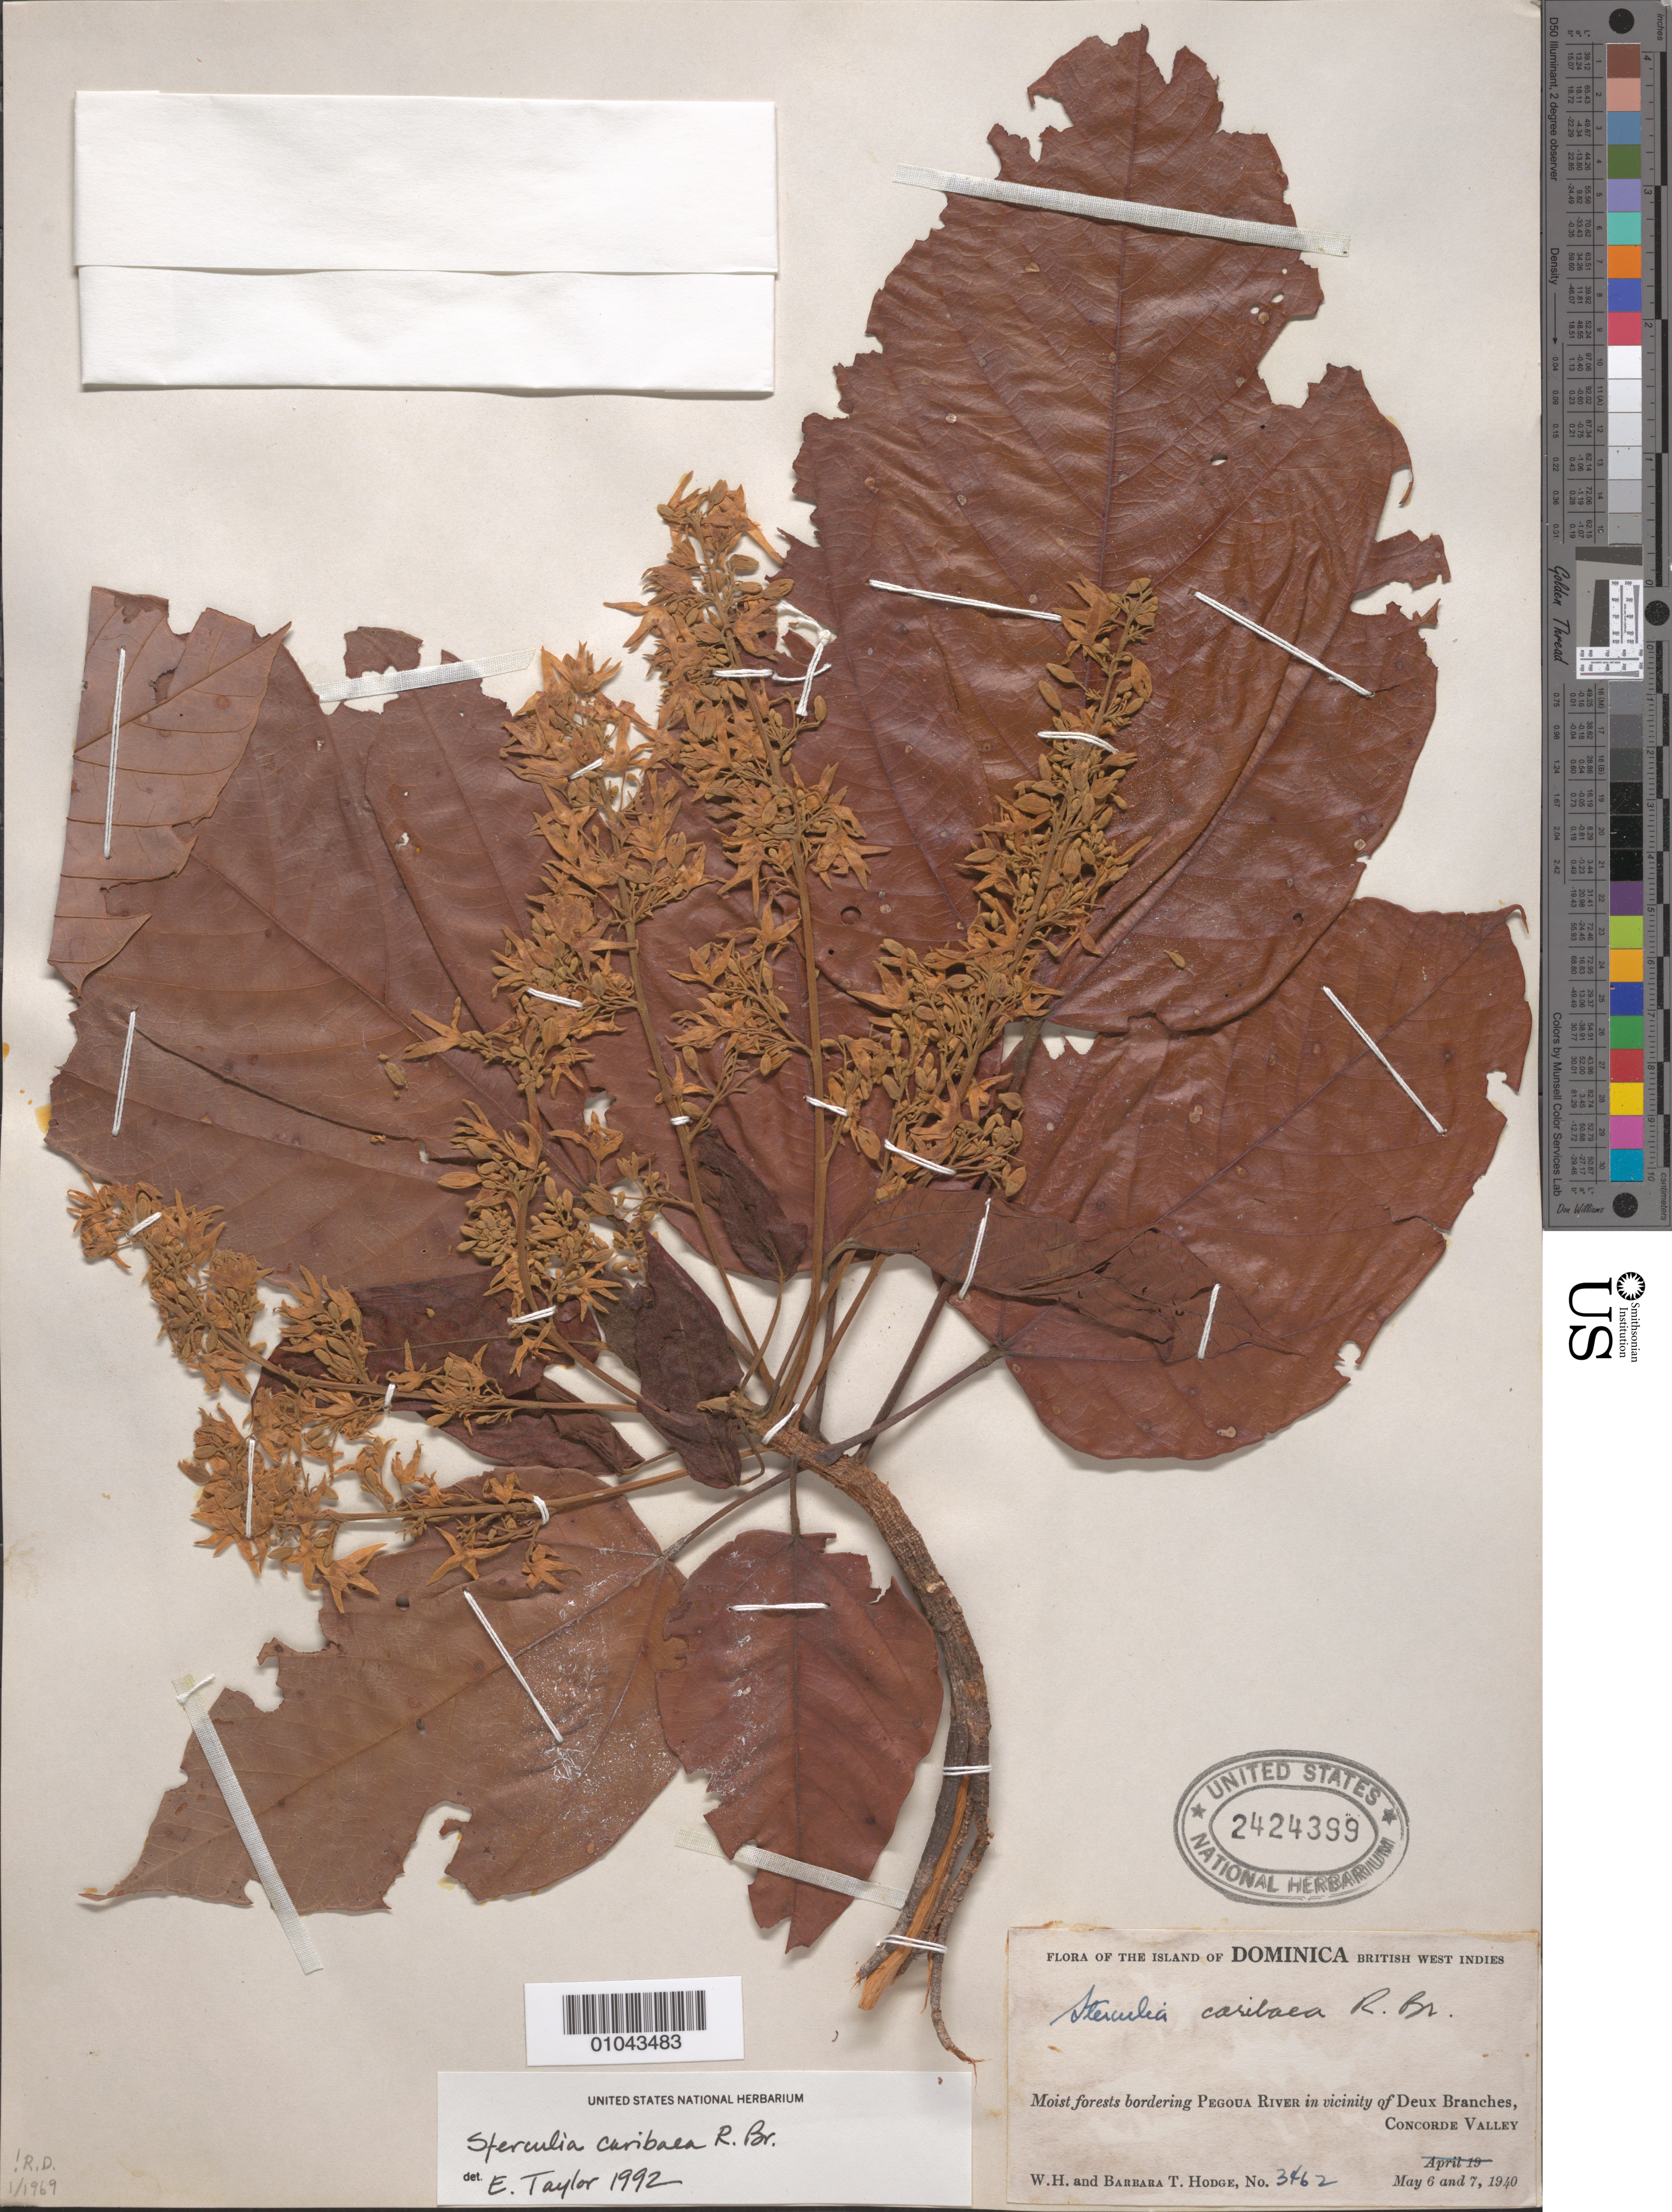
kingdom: Plantae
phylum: Tracheophyta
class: Magnoliopsida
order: Malvales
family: Malvaceae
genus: Sterculia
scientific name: Sterculia caribaea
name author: R. Br.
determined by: Taylor, E. L.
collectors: W. Hodge & B. Hodge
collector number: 3462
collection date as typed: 06 May 1940 and 07 May 1940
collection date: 1940-05-06,1940-05-07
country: Dominica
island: Dominica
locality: Pegoua River, in vicinity of Deux Branches, Concorde Valley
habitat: Moist forests bordering river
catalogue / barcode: US 2424399